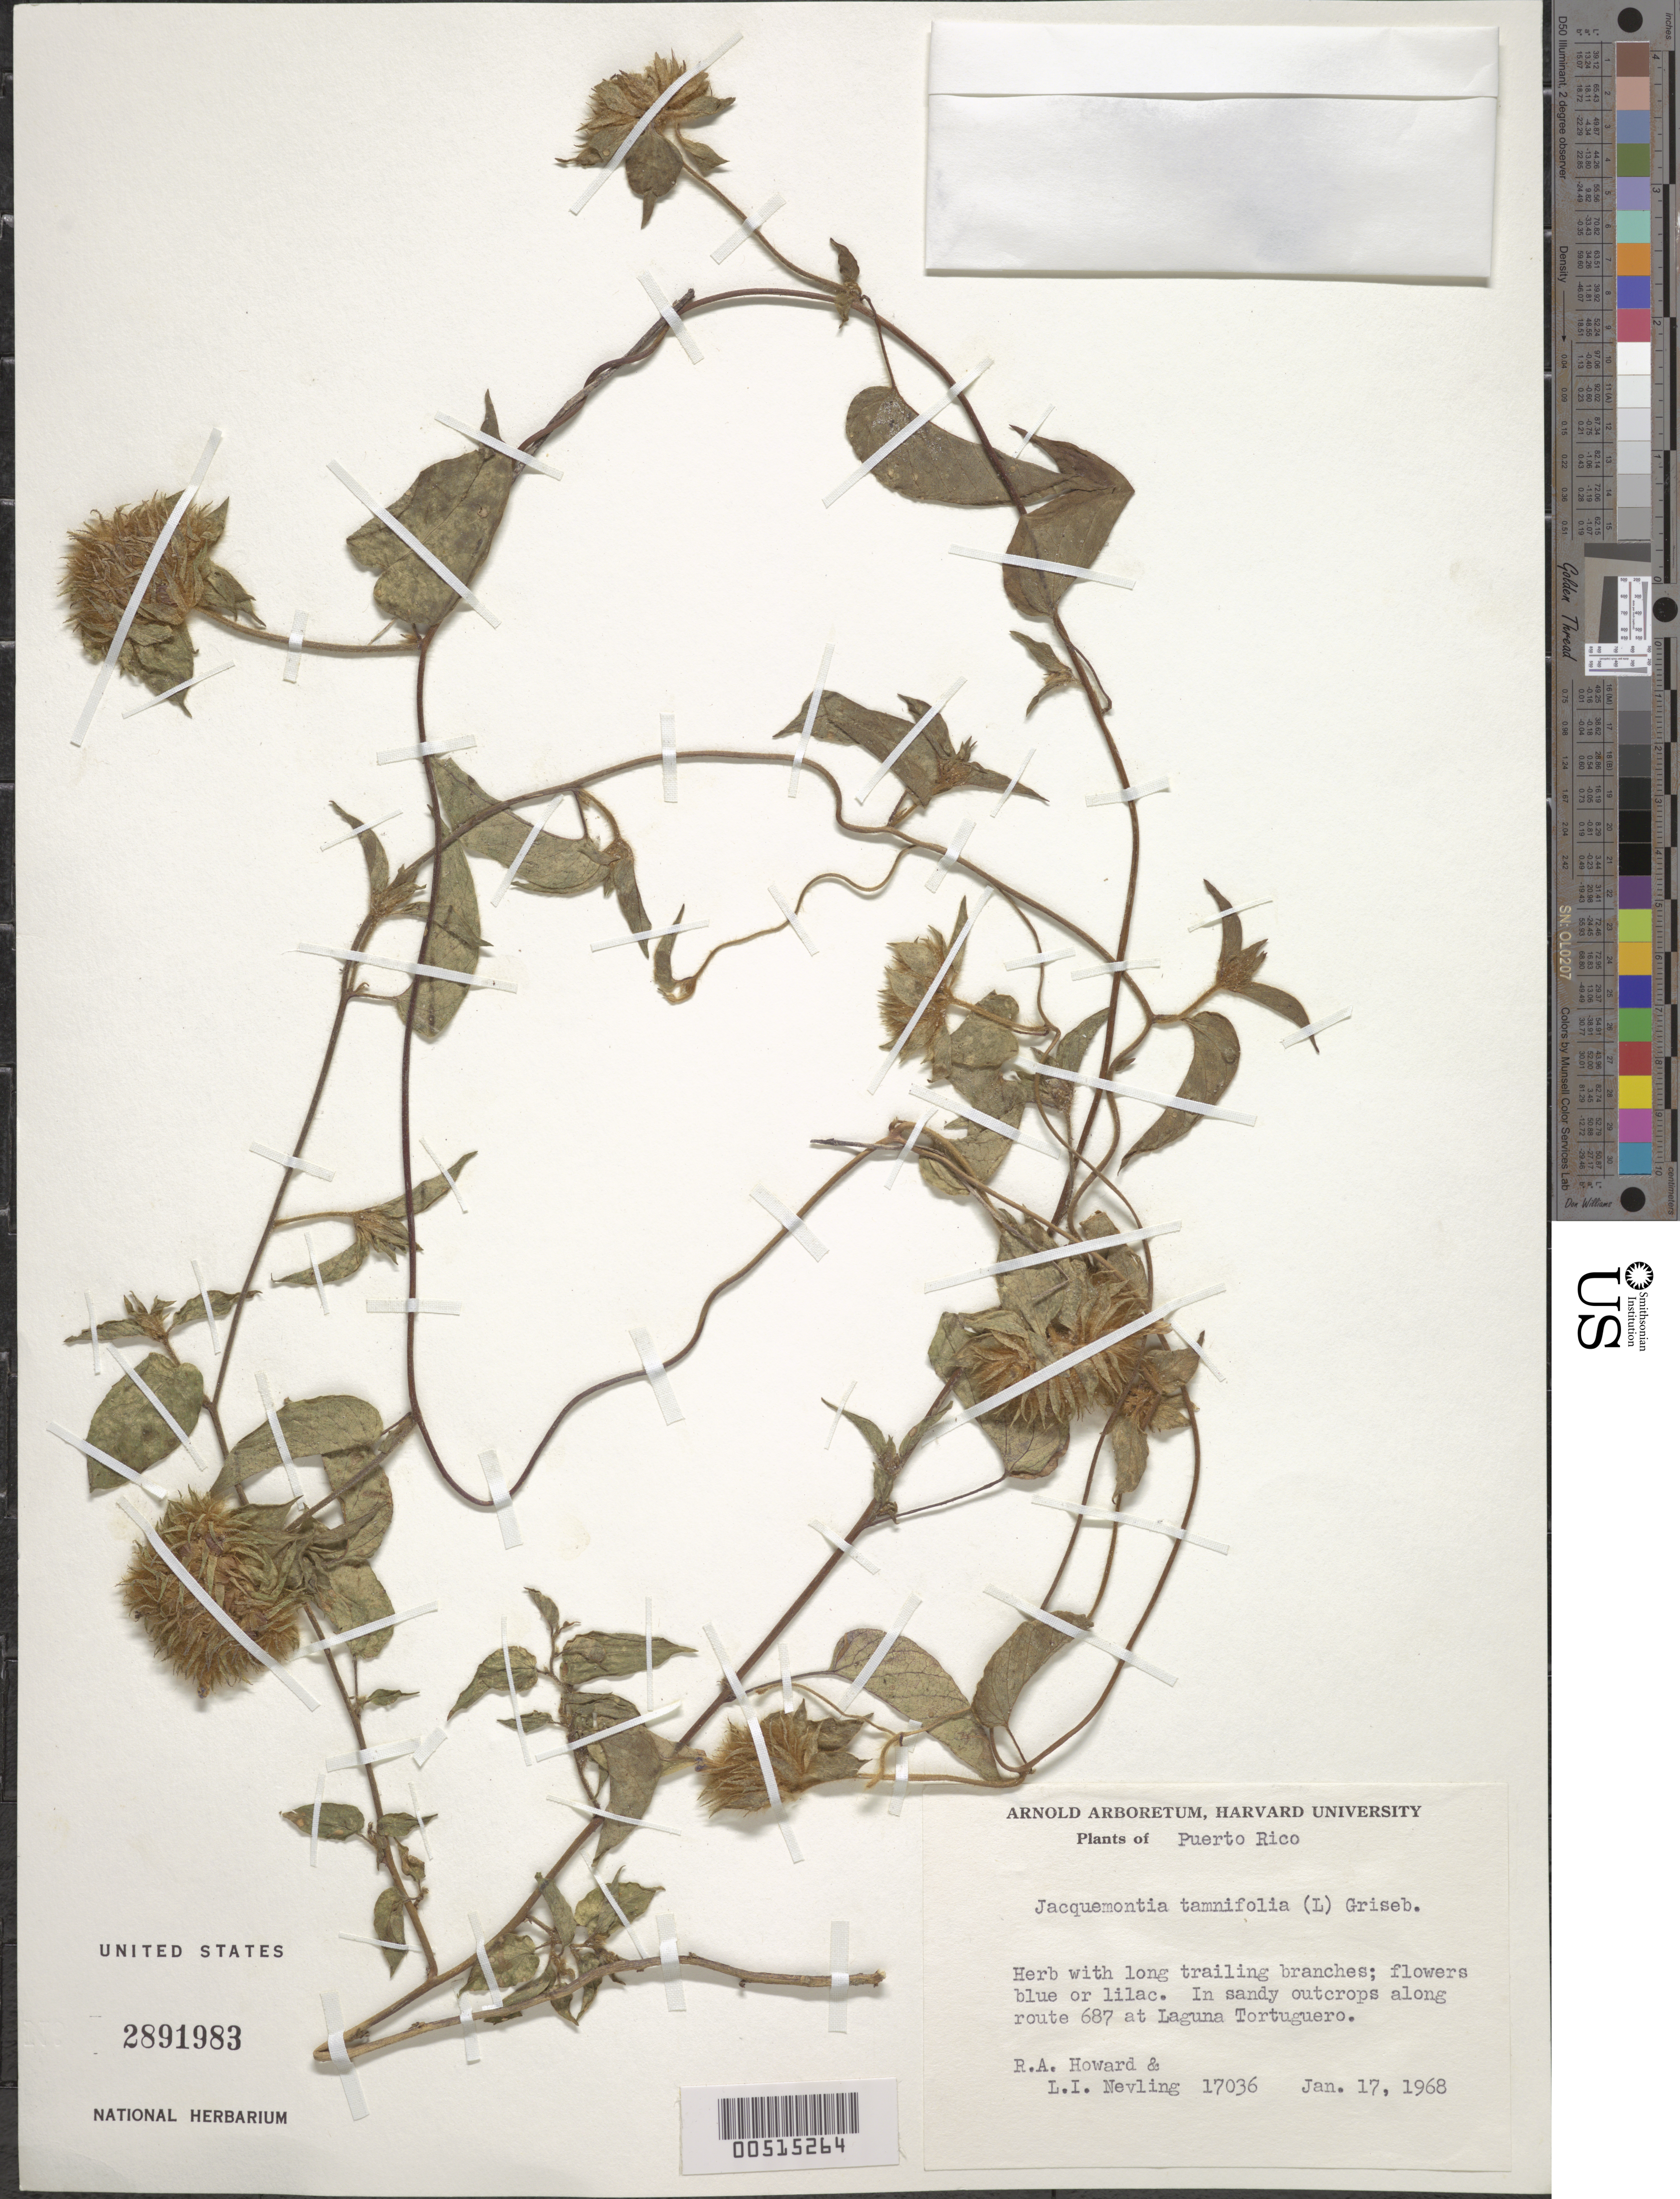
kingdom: Plantae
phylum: Tracheophyta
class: Magnoliopsida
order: Solanales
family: Convolvulaceae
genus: Jacquemontia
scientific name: Jacquemontia tamnifolia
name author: (L.) Griseb.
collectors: R. A. Howard & L. Nevling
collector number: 17306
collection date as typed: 17 Jan 1968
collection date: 1968-01-17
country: Puerto Rico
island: Greater Antilles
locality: Laguna Tortuguera. In sandy outcrops along route 687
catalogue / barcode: US 2891983